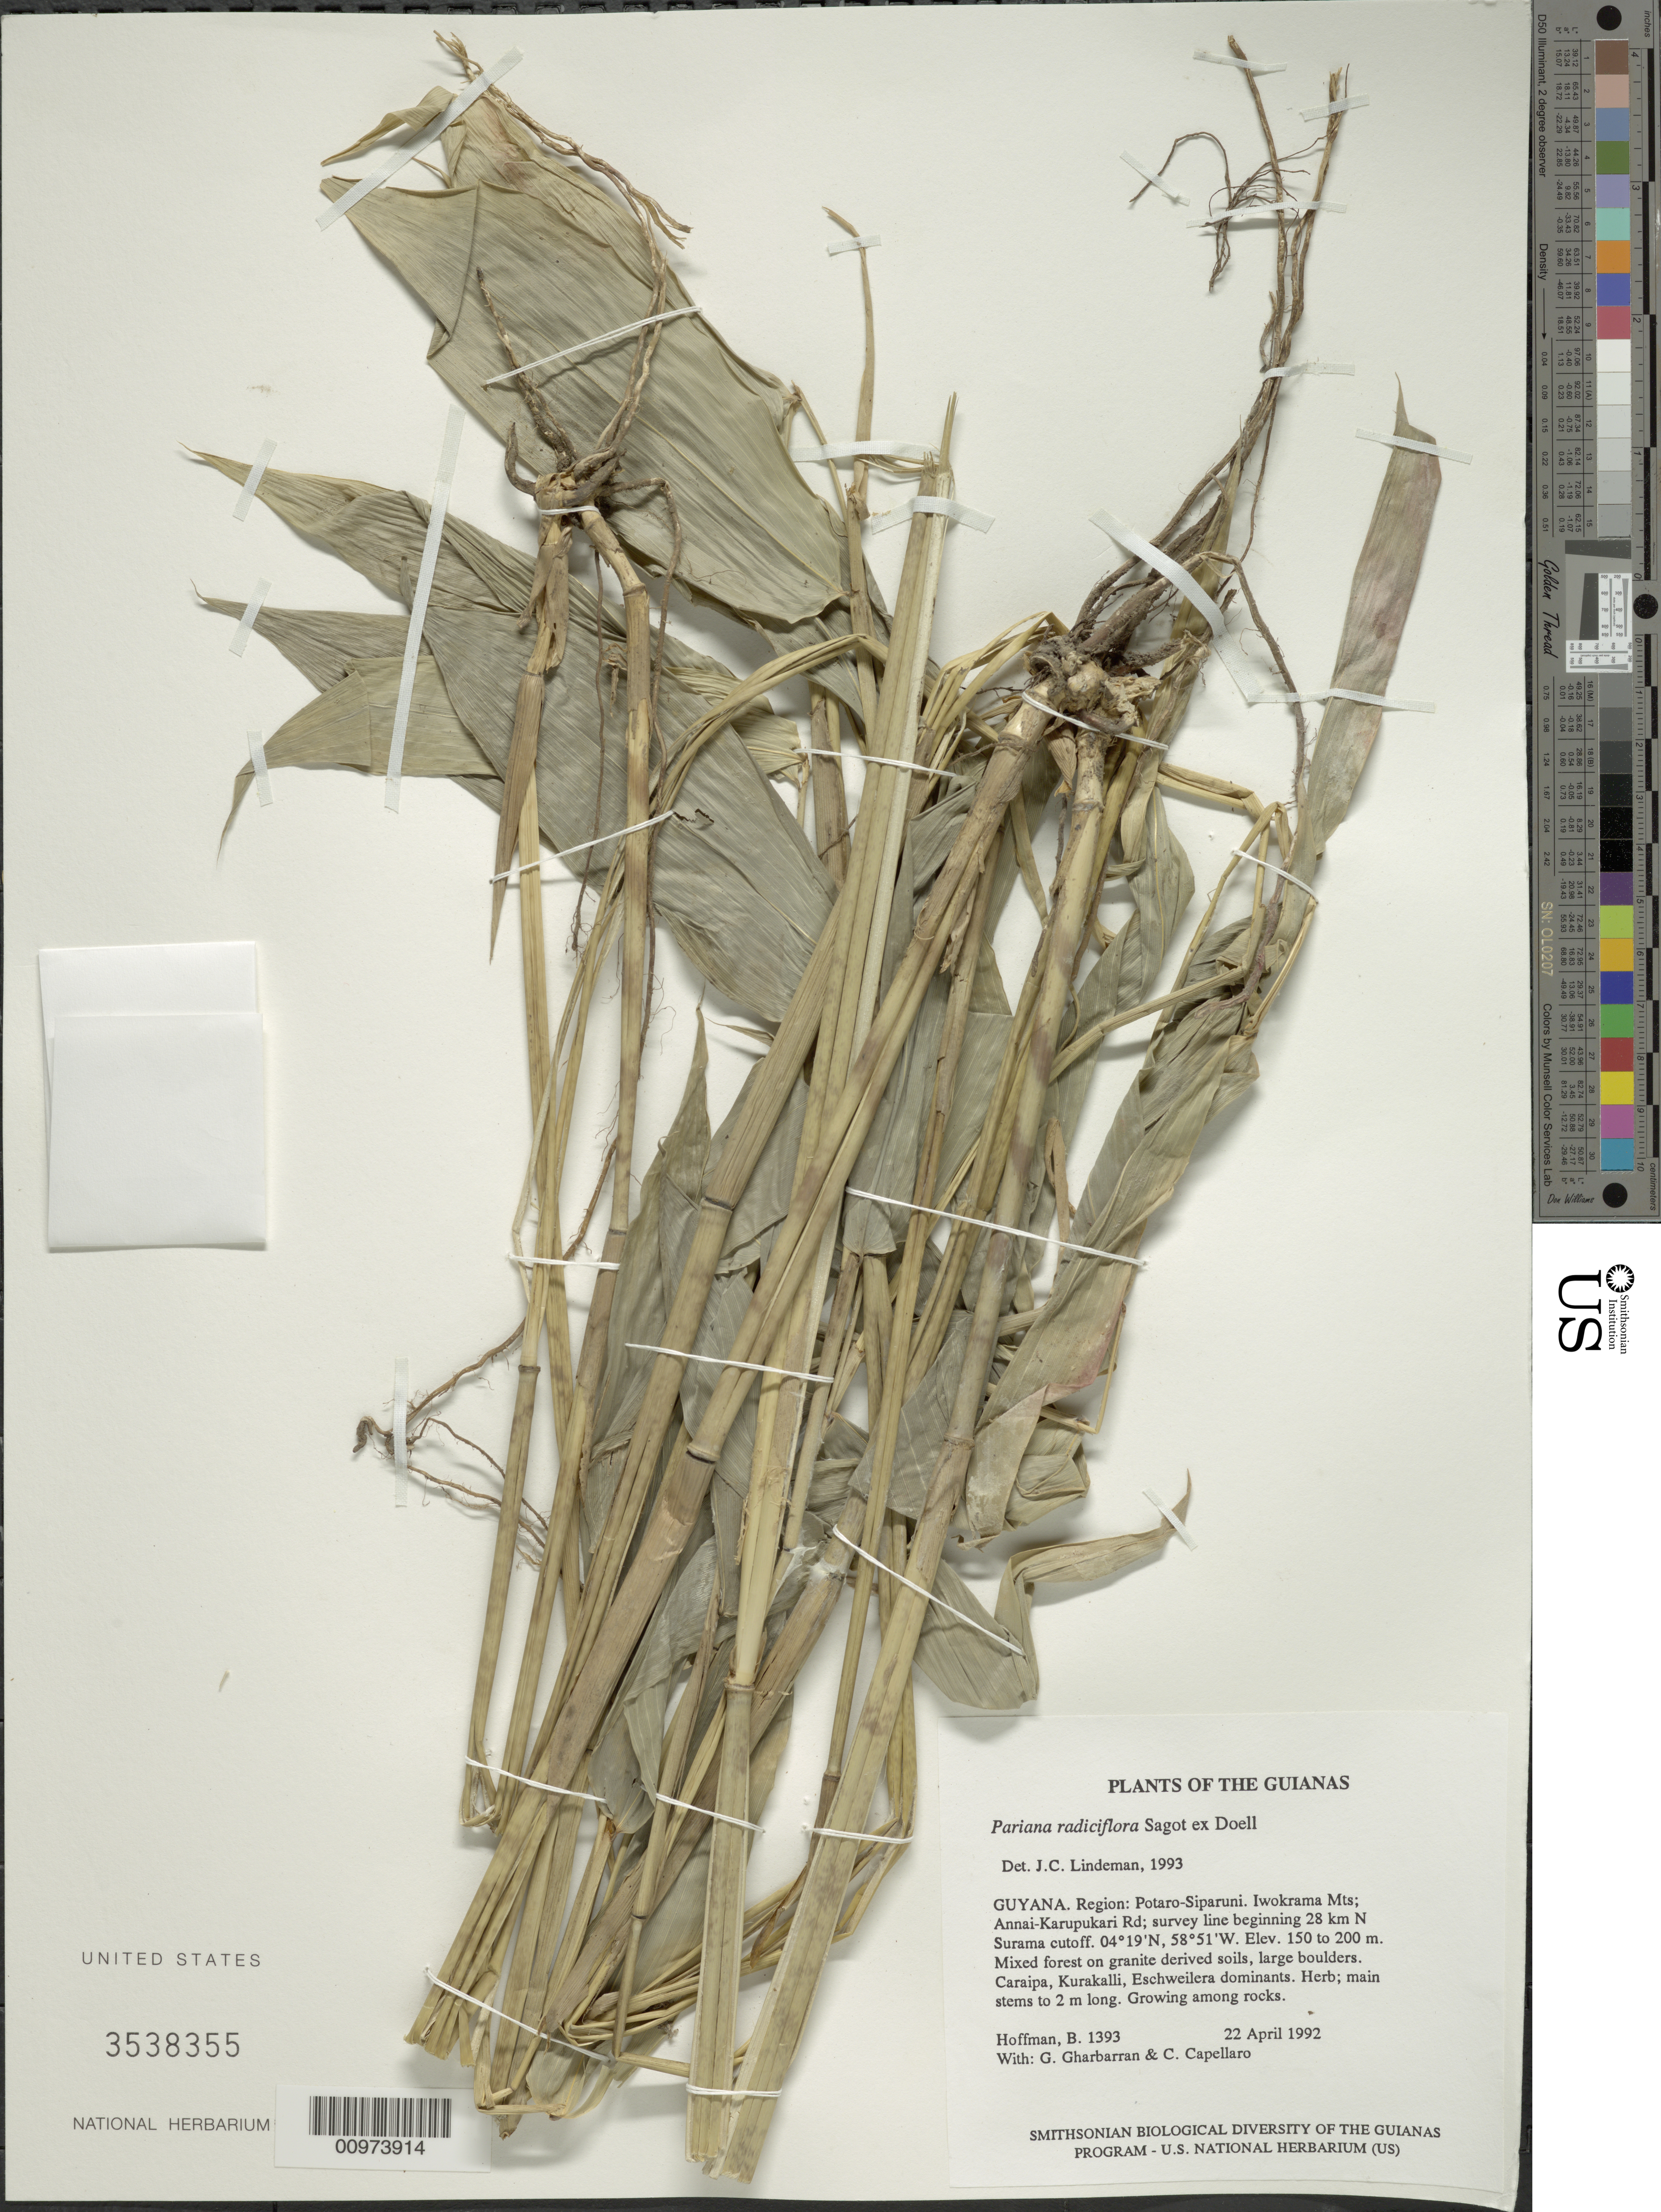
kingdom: Plantae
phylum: Tracheophyta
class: Liliopsida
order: Poales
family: Poaceae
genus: Pariana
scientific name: Pariana radiciflora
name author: Sagot ex Döll in Mart.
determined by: Lindeman, J. C.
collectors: B. Hoffman, G. Gharbarran & C. Capellaro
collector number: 1393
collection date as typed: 22 April 1992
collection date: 1992-04-22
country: Guyana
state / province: Potaro-Siparuni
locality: Iwokrama Mts; Annai-Karupukari Road; survey line beginning 28 km N of Surama cutoff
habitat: Mixed forest on granite derived soils, large boulders. Caraipa, Kurakalli, Eschweilera dominants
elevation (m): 150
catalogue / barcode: US 3538355